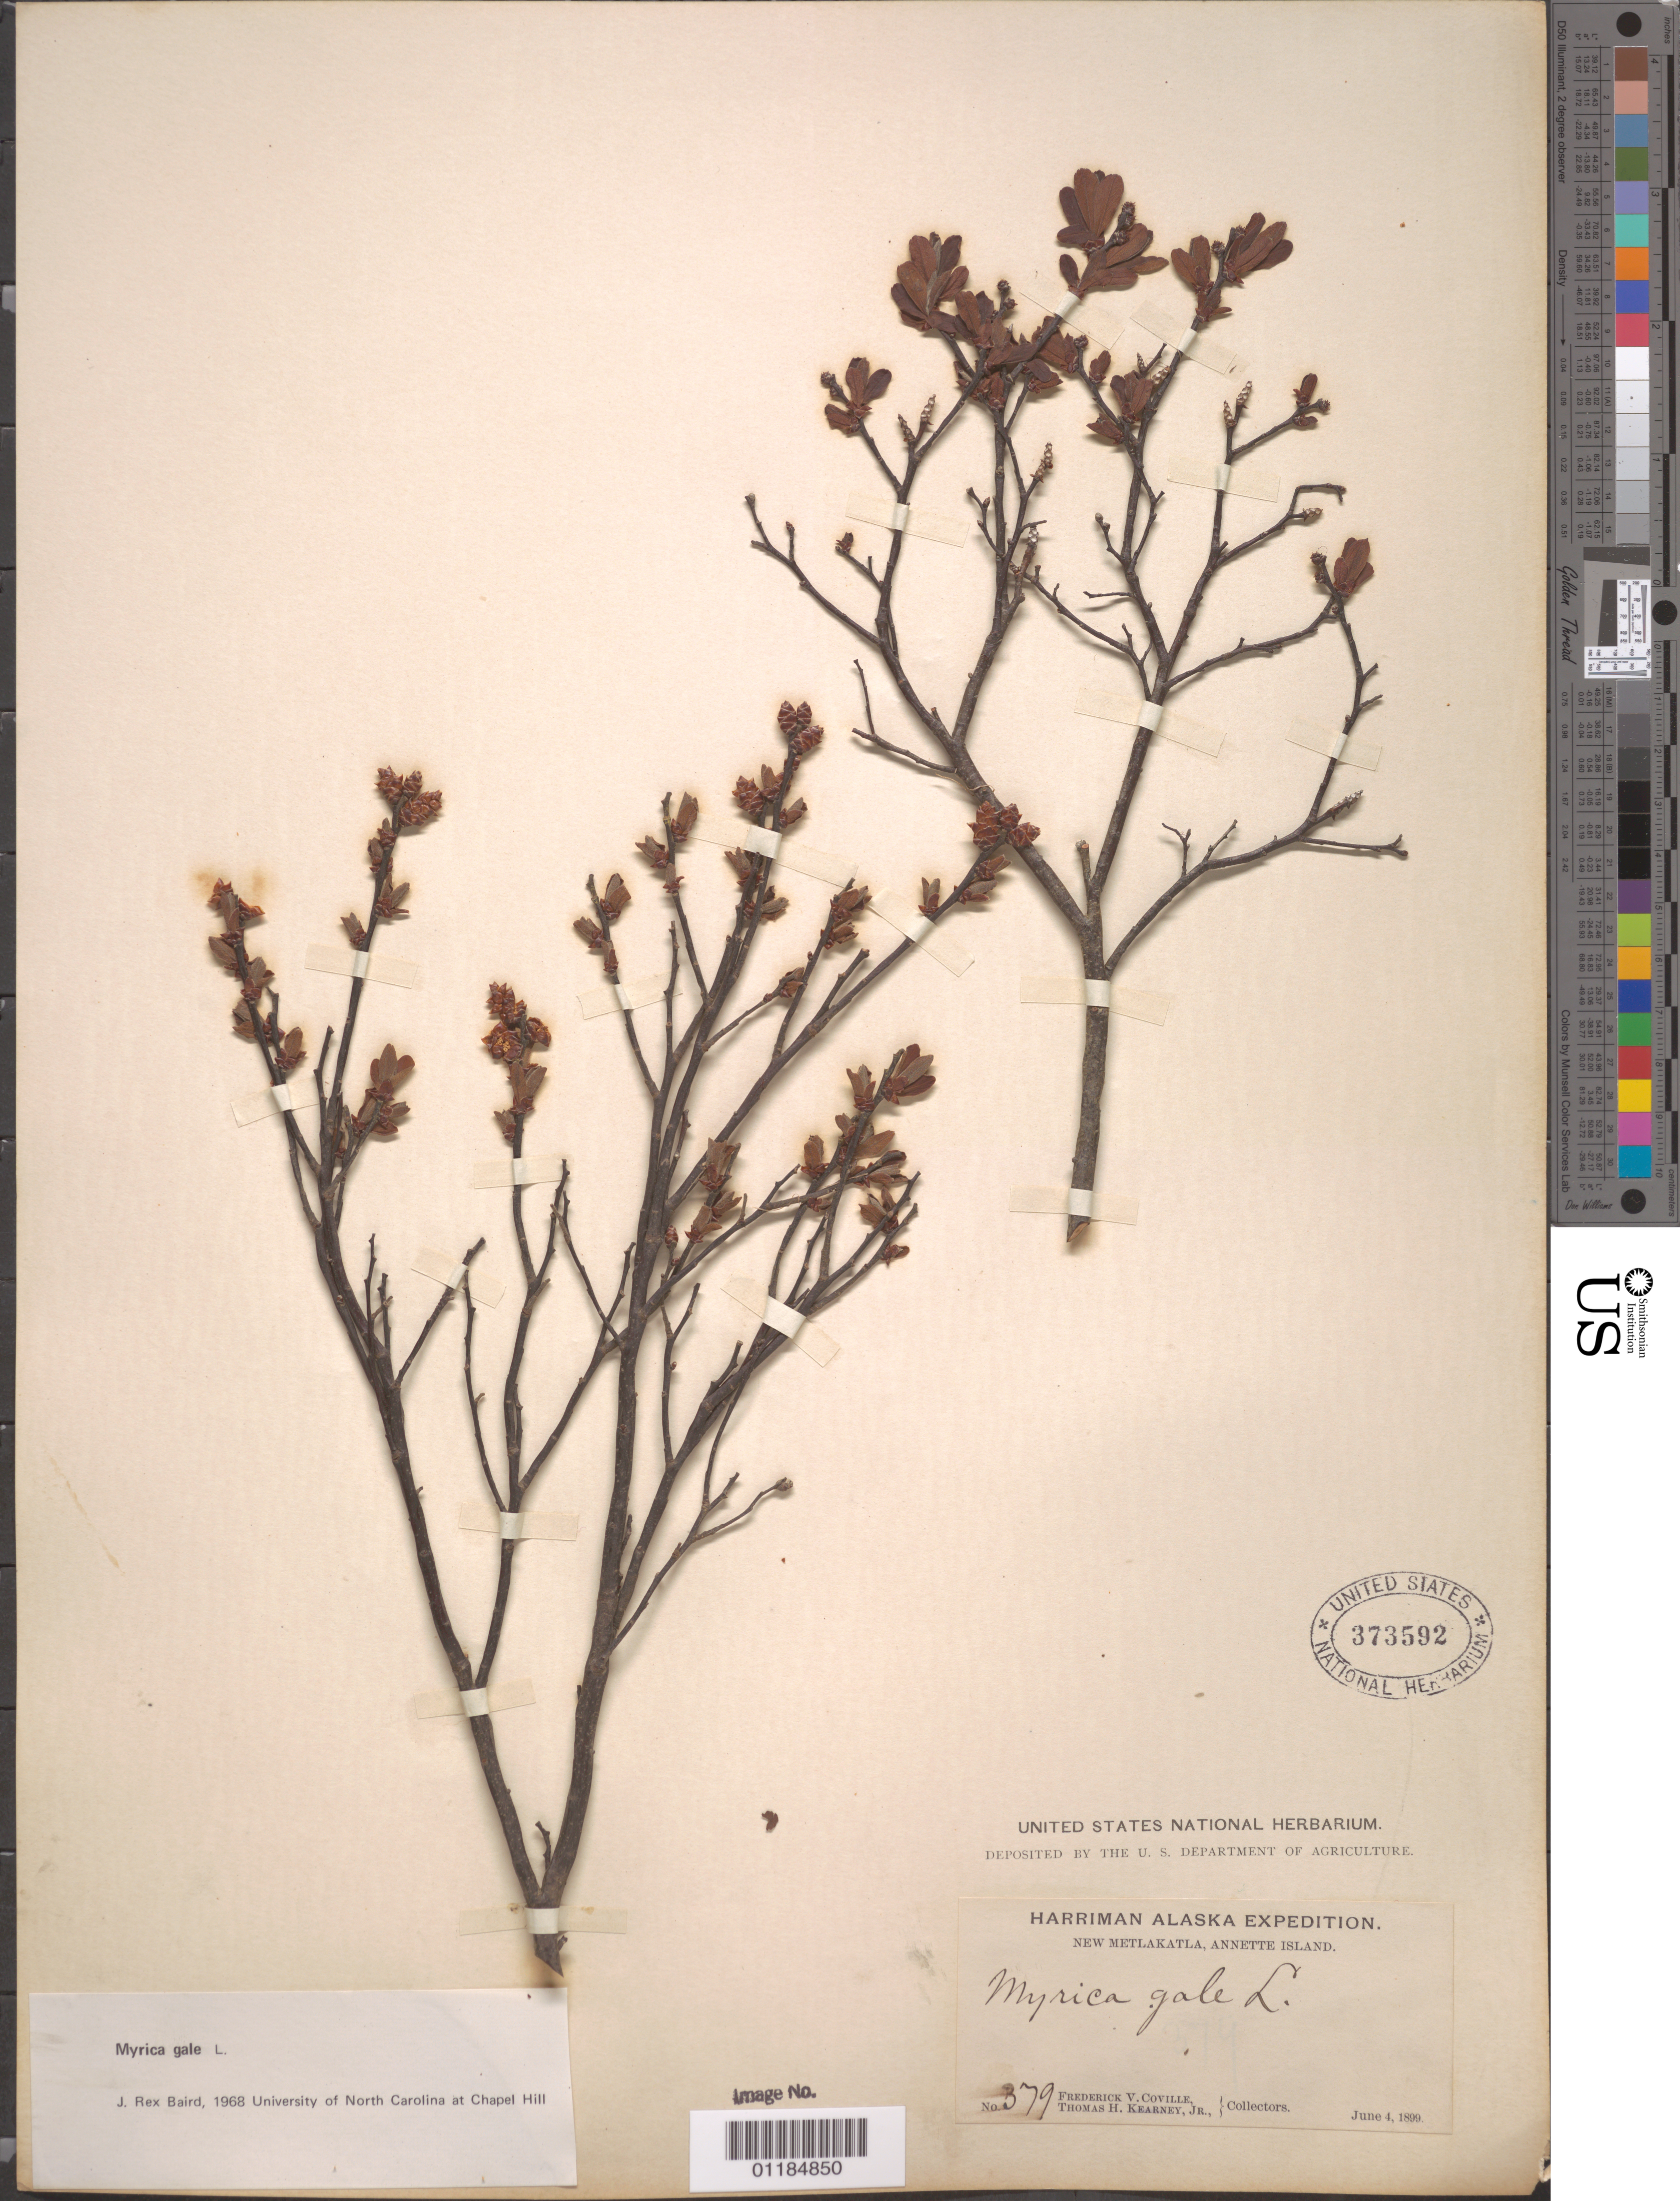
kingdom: Plantae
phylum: Tracheophyta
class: Magnoliopsida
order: Fagales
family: Myricaceae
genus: Myrica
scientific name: Myrica gale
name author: L.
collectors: F. V. Coville & T. H. Kearney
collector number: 379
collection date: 1899-06-04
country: United States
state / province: Alaska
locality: New Metlakatla, Annette Island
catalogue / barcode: US 373592